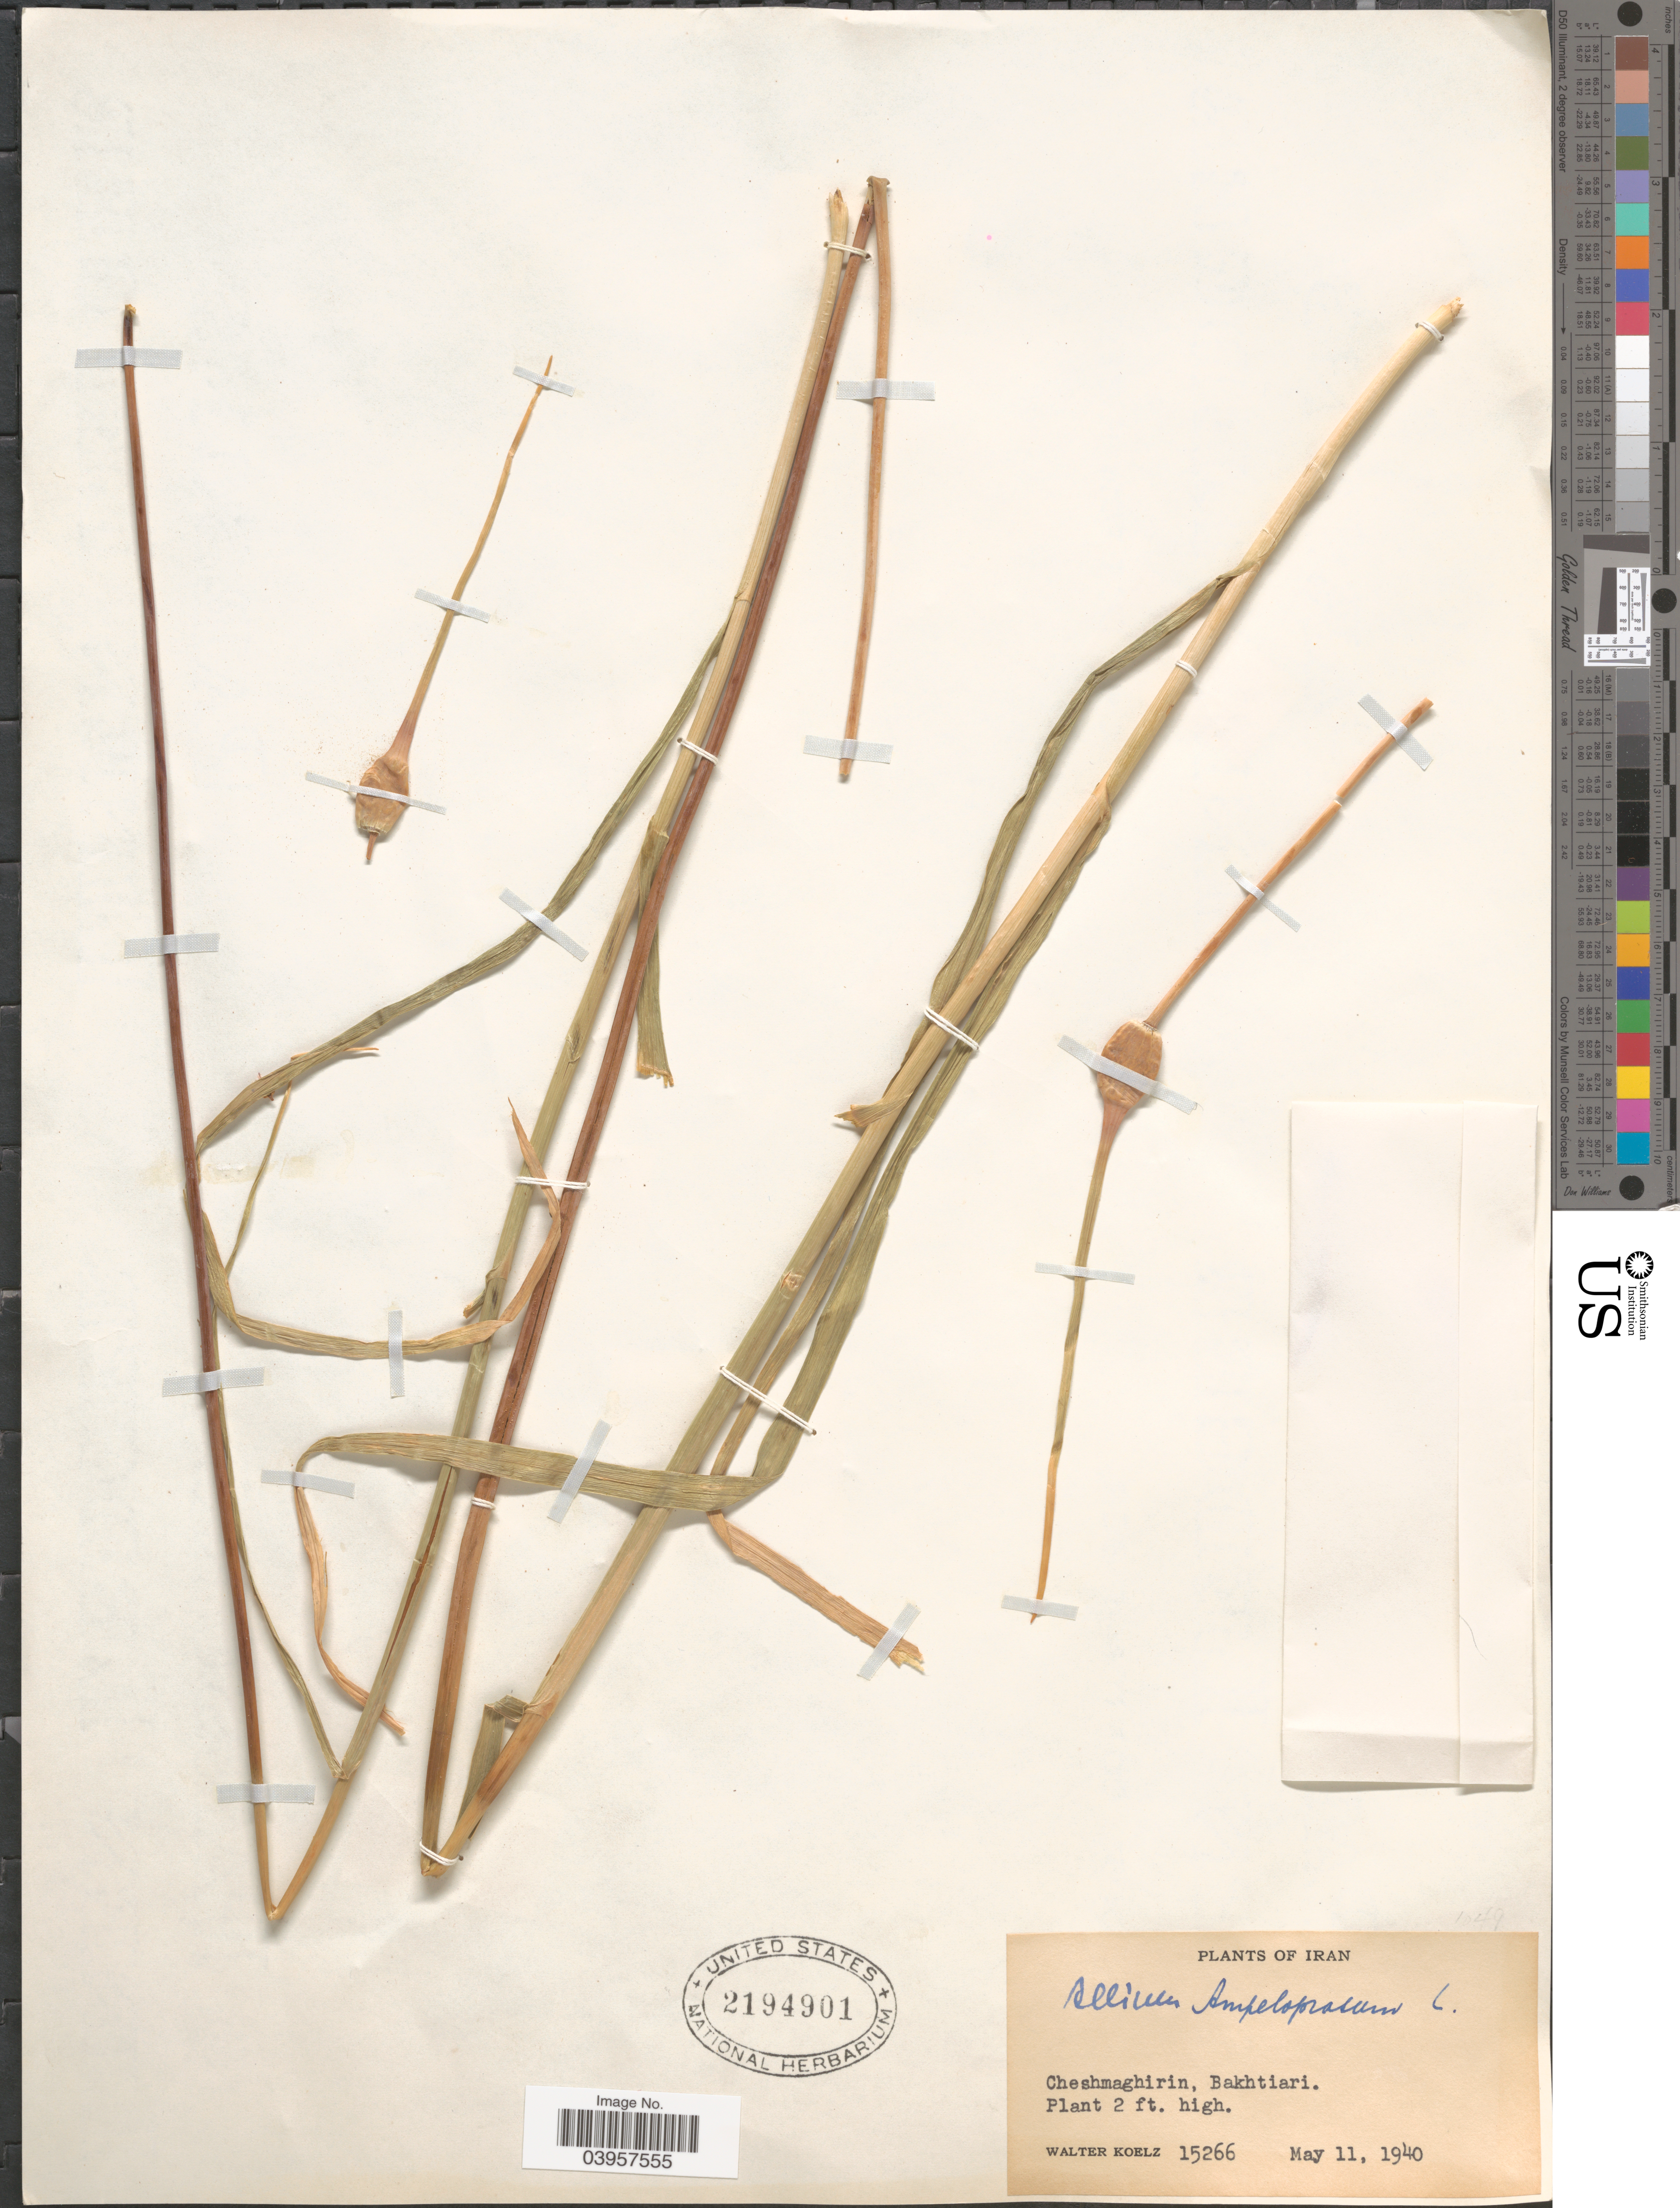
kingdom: Plantae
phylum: Tracheophyta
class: Liliopsida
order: Asparagales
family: Amaryllidaceae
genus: Allium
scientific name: Allium ampeloprasum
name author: L.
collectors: W. N. Koelz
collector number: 15266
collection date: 1940-05-11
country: Iran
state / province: Chahar Mahaal and Bakhtiari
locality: Cheshmaghirin, Bakhtiari.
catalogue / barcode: US 2194901